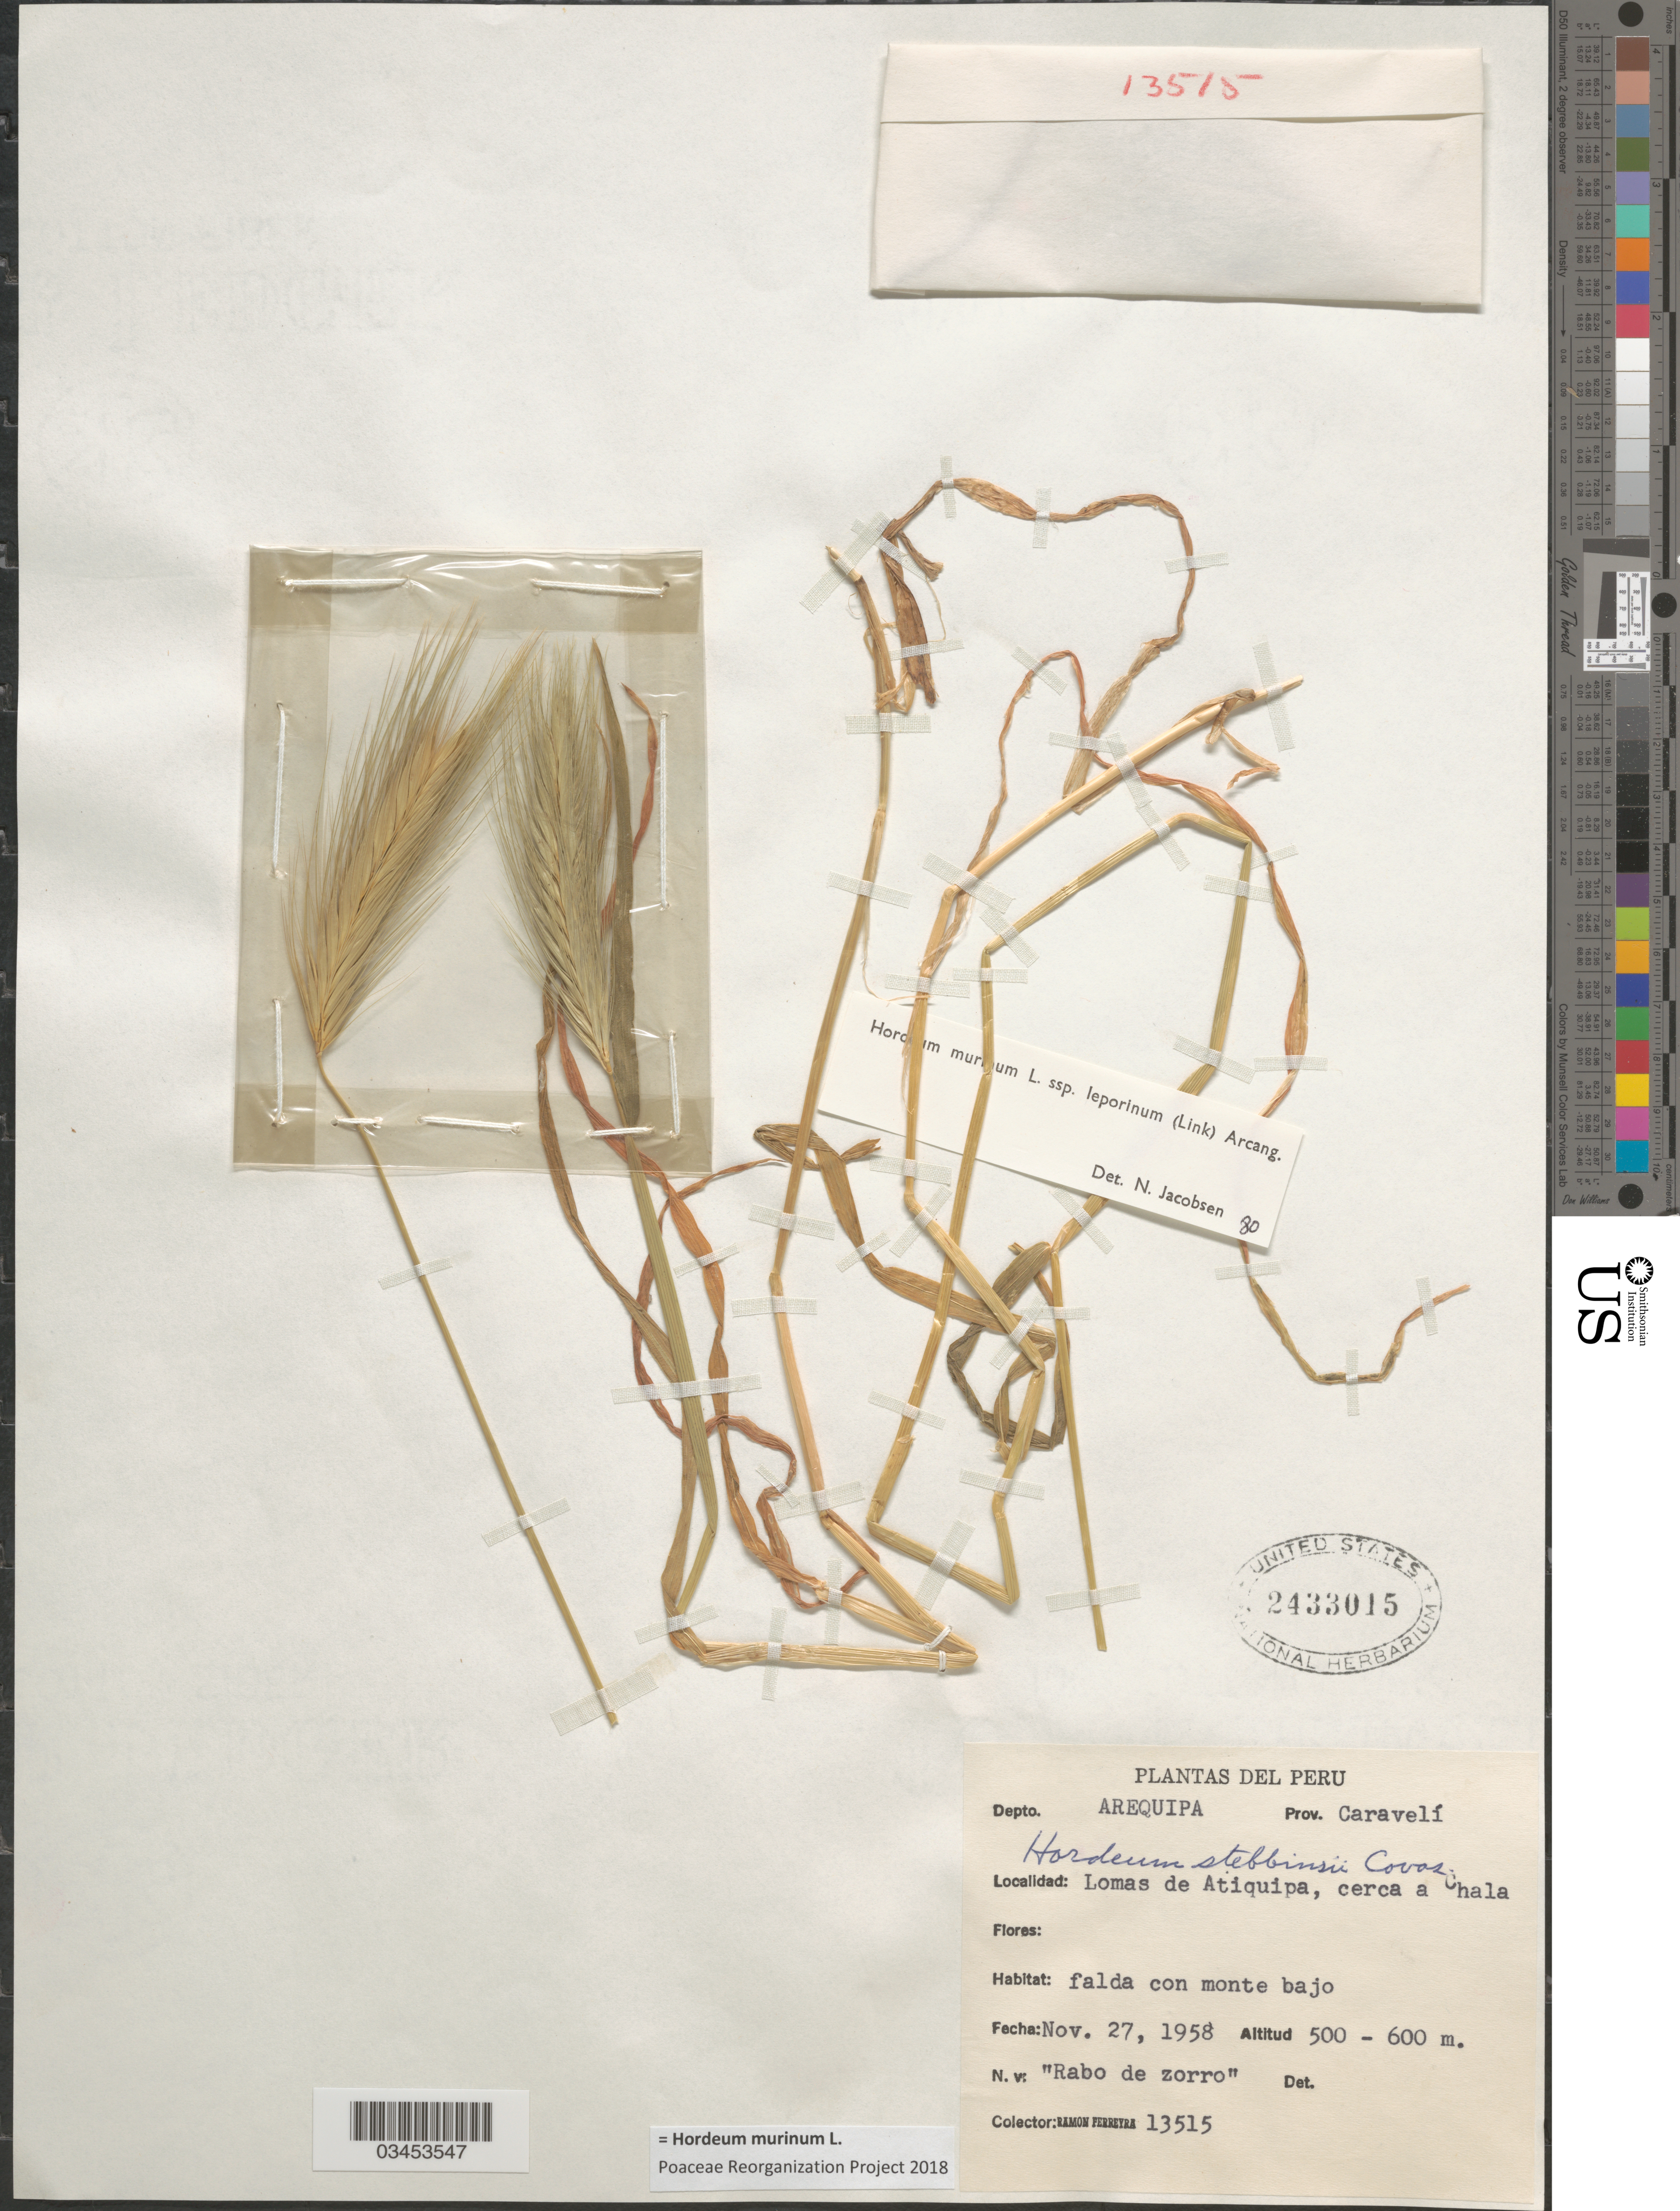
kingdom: Plantae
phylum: Tracheophyta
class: Liliopsida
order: Poales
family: Poaceae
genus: Hordeum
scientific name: Hordeum murinum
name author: L.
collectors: R. A. Ferreyra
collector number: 13515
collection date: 1958-11-27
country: Peru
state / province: Arequipa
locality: Depto. Arequipa. Prov. Caravelí. Lomas de Atiquipa, cerca a Chala.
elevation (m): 500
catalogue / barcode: US 2433015